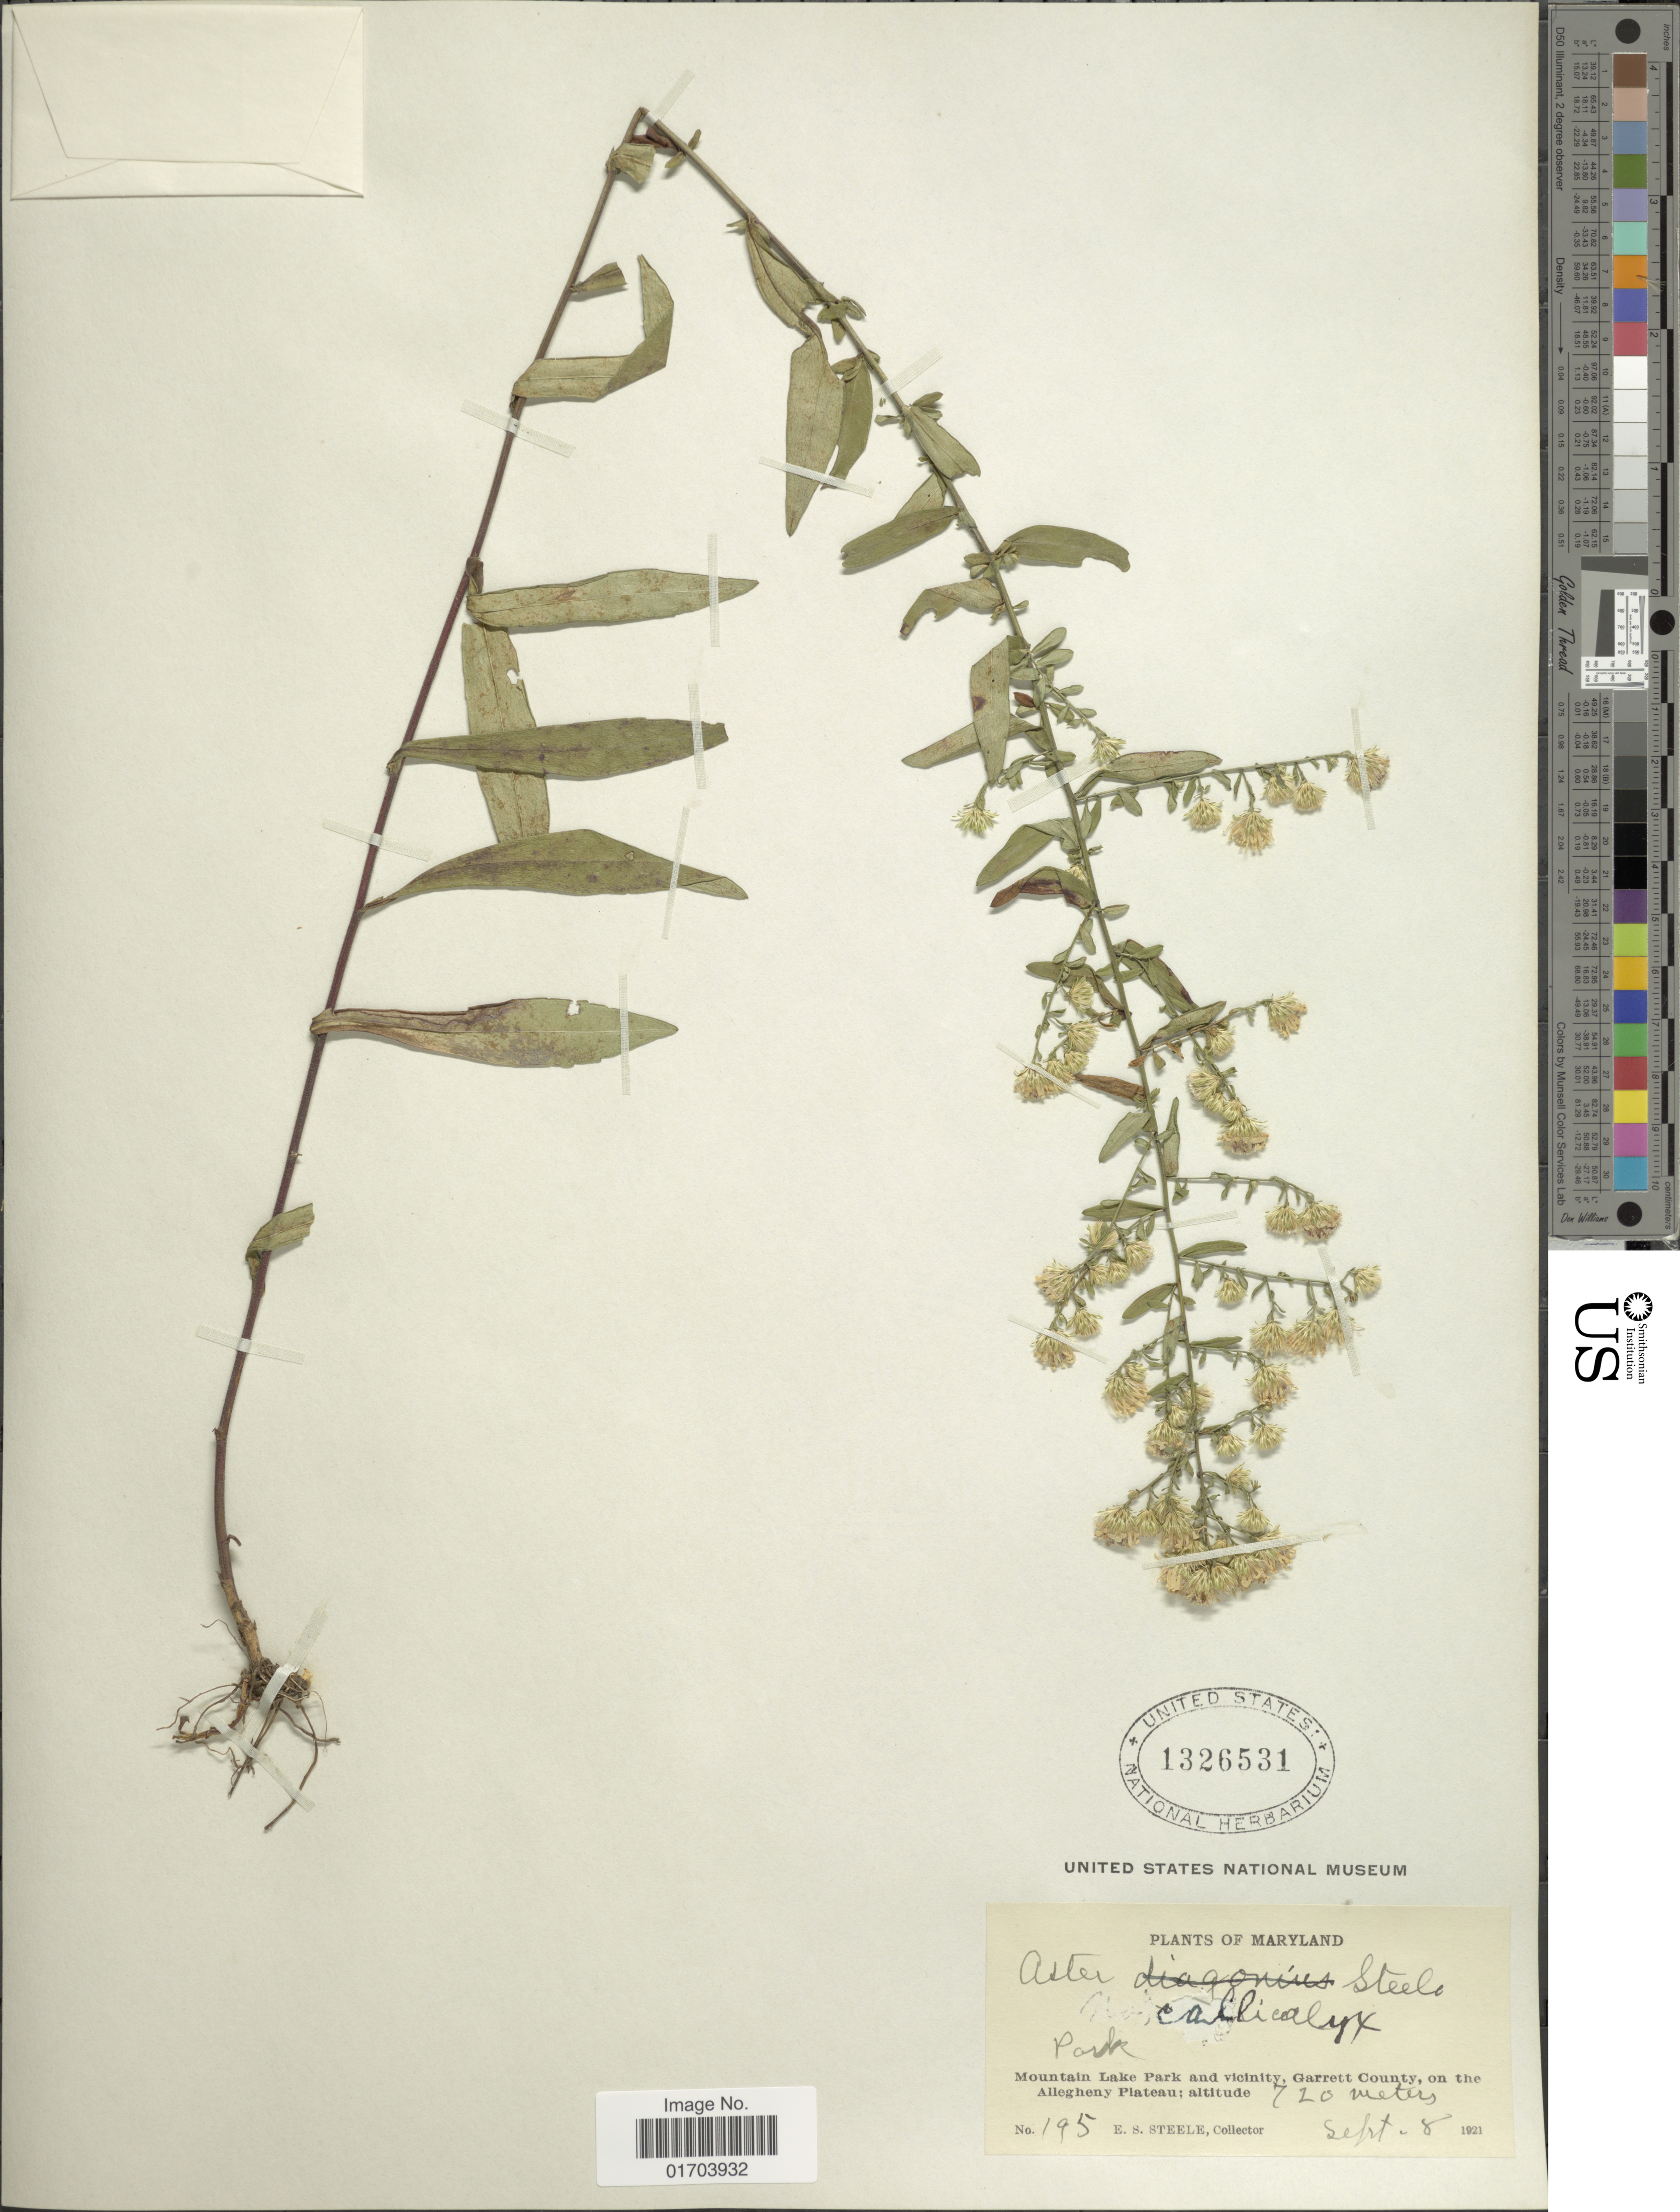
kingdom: Plantae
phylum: Tracheophyta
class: Magnoliopsida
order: Asterales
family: Asteraceae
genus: Aster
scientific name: Aster callicalyx E.S. Steele sp. nov. ined.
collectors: E. Steele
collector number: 195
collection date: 1921-09-08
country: United States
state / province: Maryland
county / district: Garrett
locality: Park, Mountain Lake Park and vicinity, Garrett County, on the Allegheny Plateau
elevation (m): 720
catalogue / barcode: US 1326531